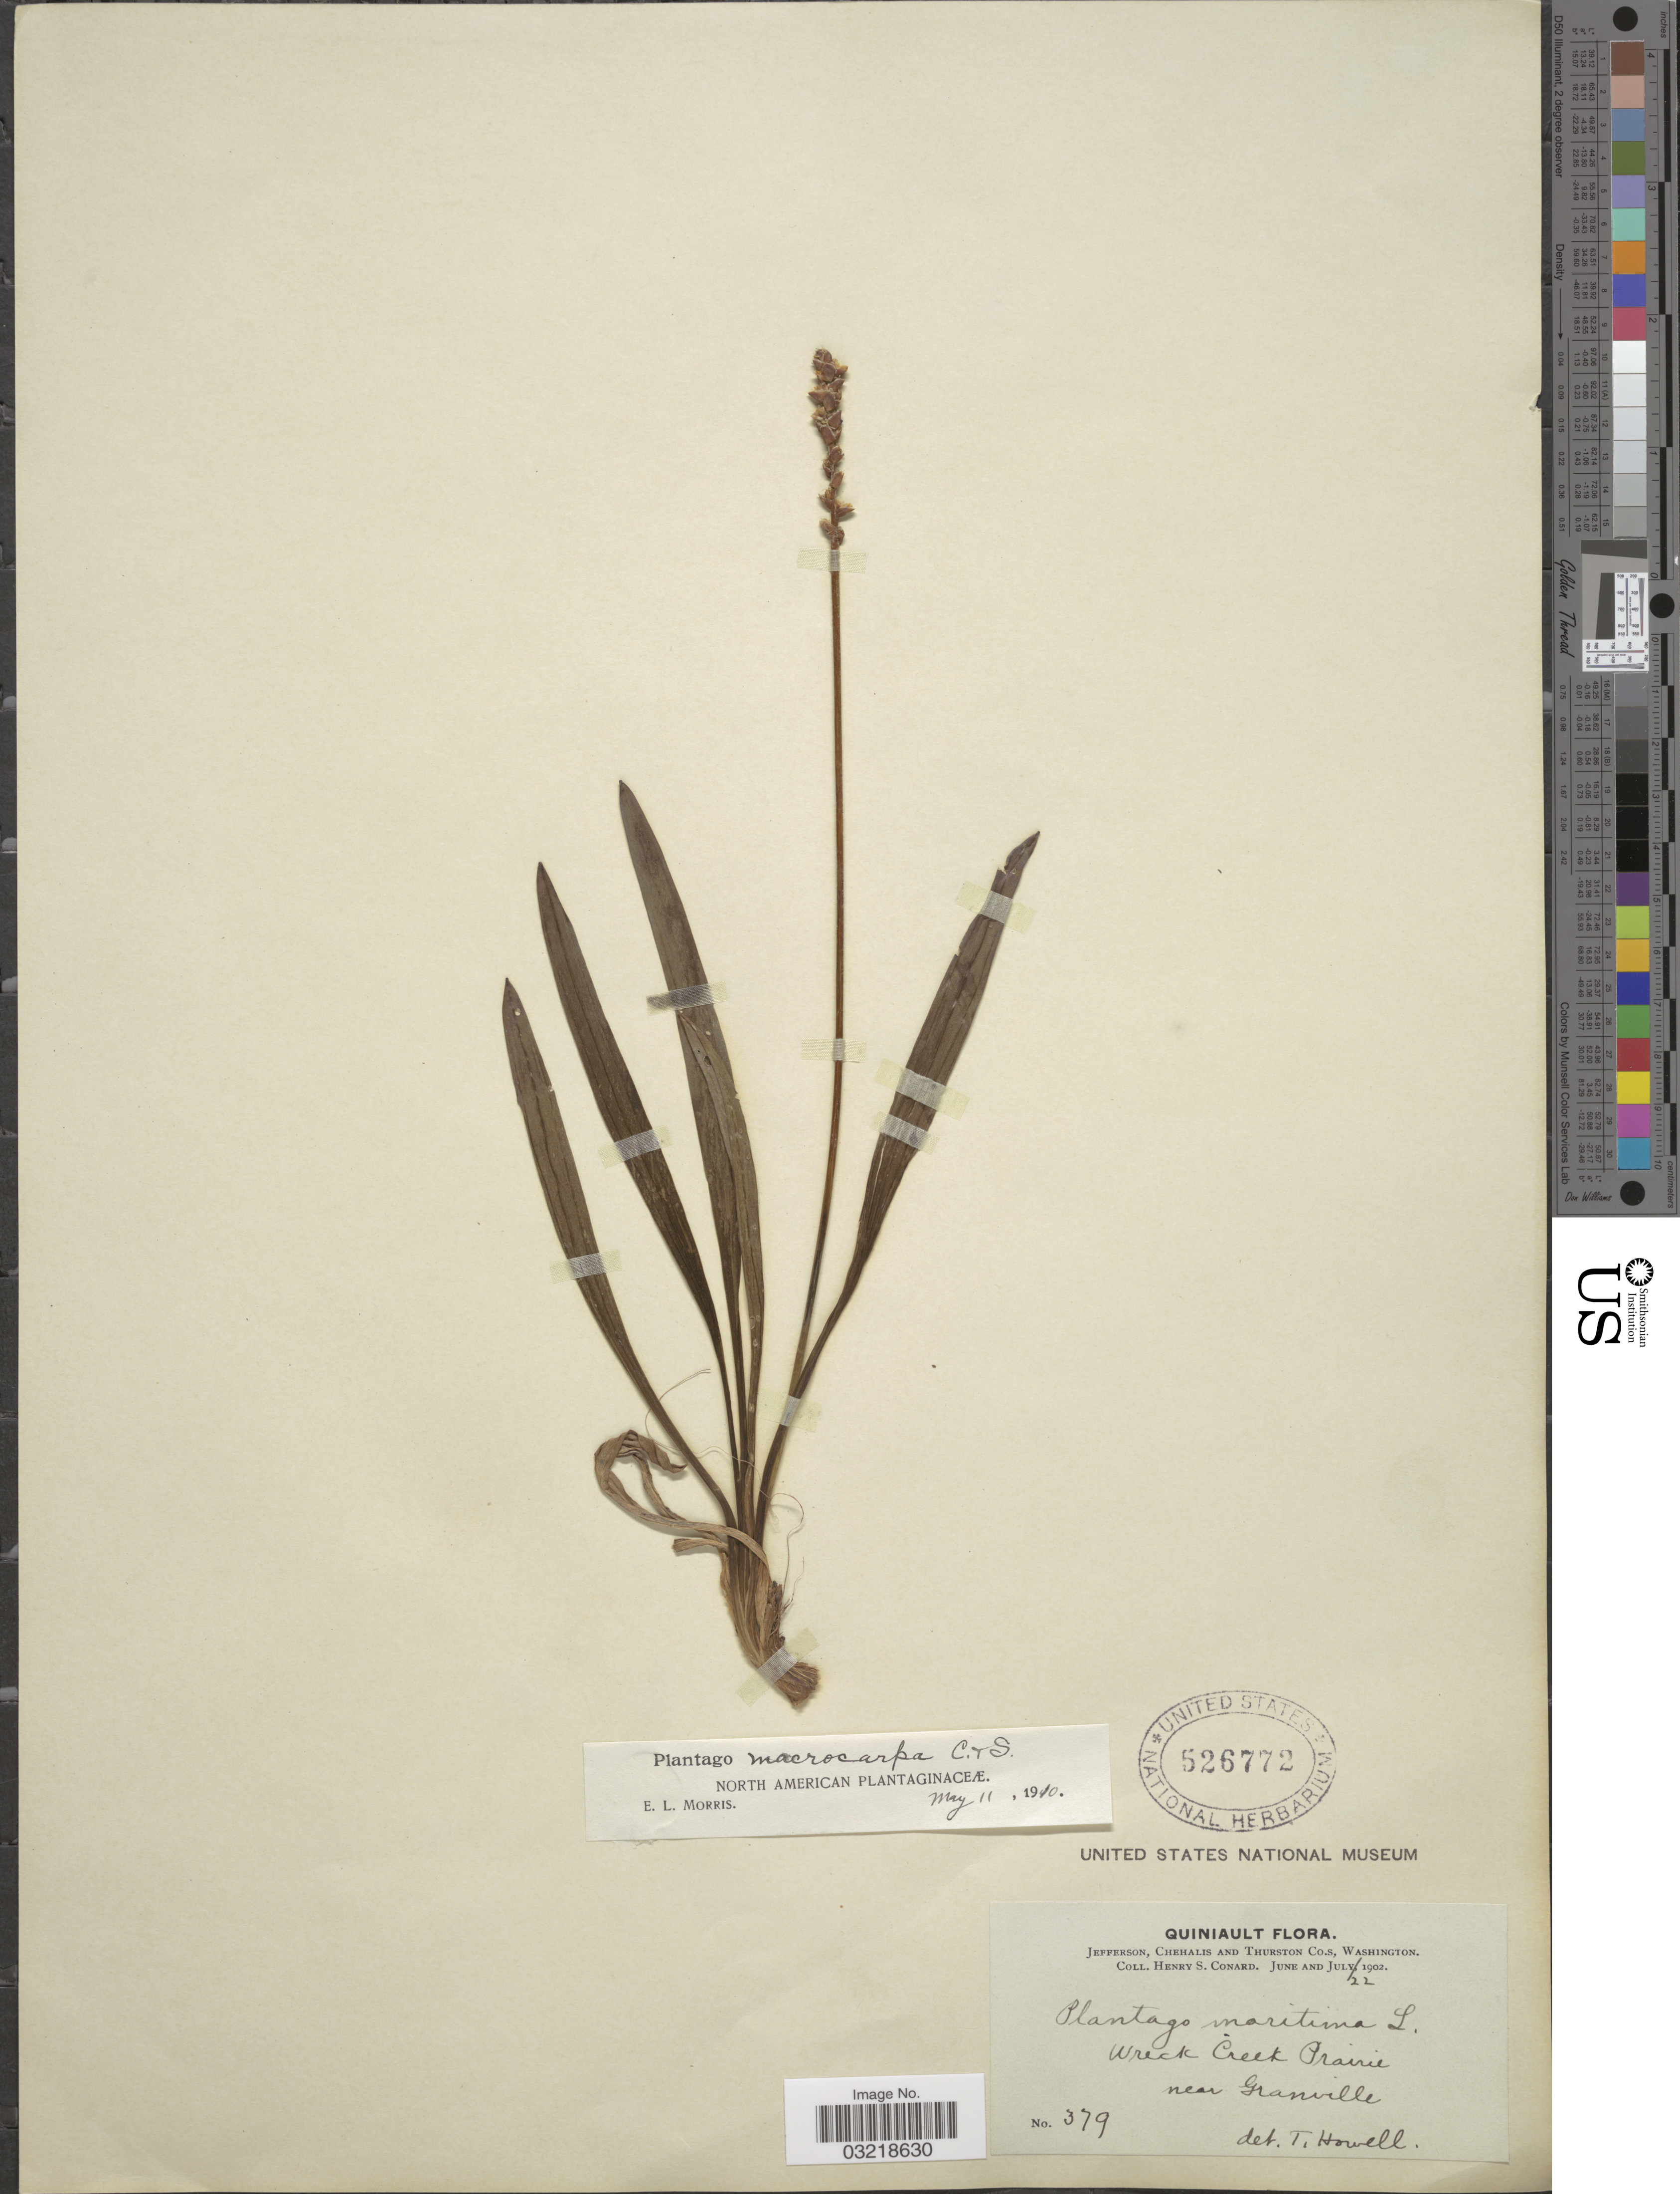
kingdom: Plantae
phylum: Tracheophyta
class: Magnoliopsida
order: Lamiales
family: Plantaginaceae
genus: Plantago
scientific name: Plantago macrocarpa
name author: Cham. & Schltdl.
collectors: H. S. Conard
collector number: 379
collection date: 1902-07-22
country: United States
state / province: Washington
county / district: Thurston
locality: Quiniault. Jefferson, Chehalis and Thurston Co.s. Wreck Creek Prairie near Granville.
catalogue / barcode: US 526772